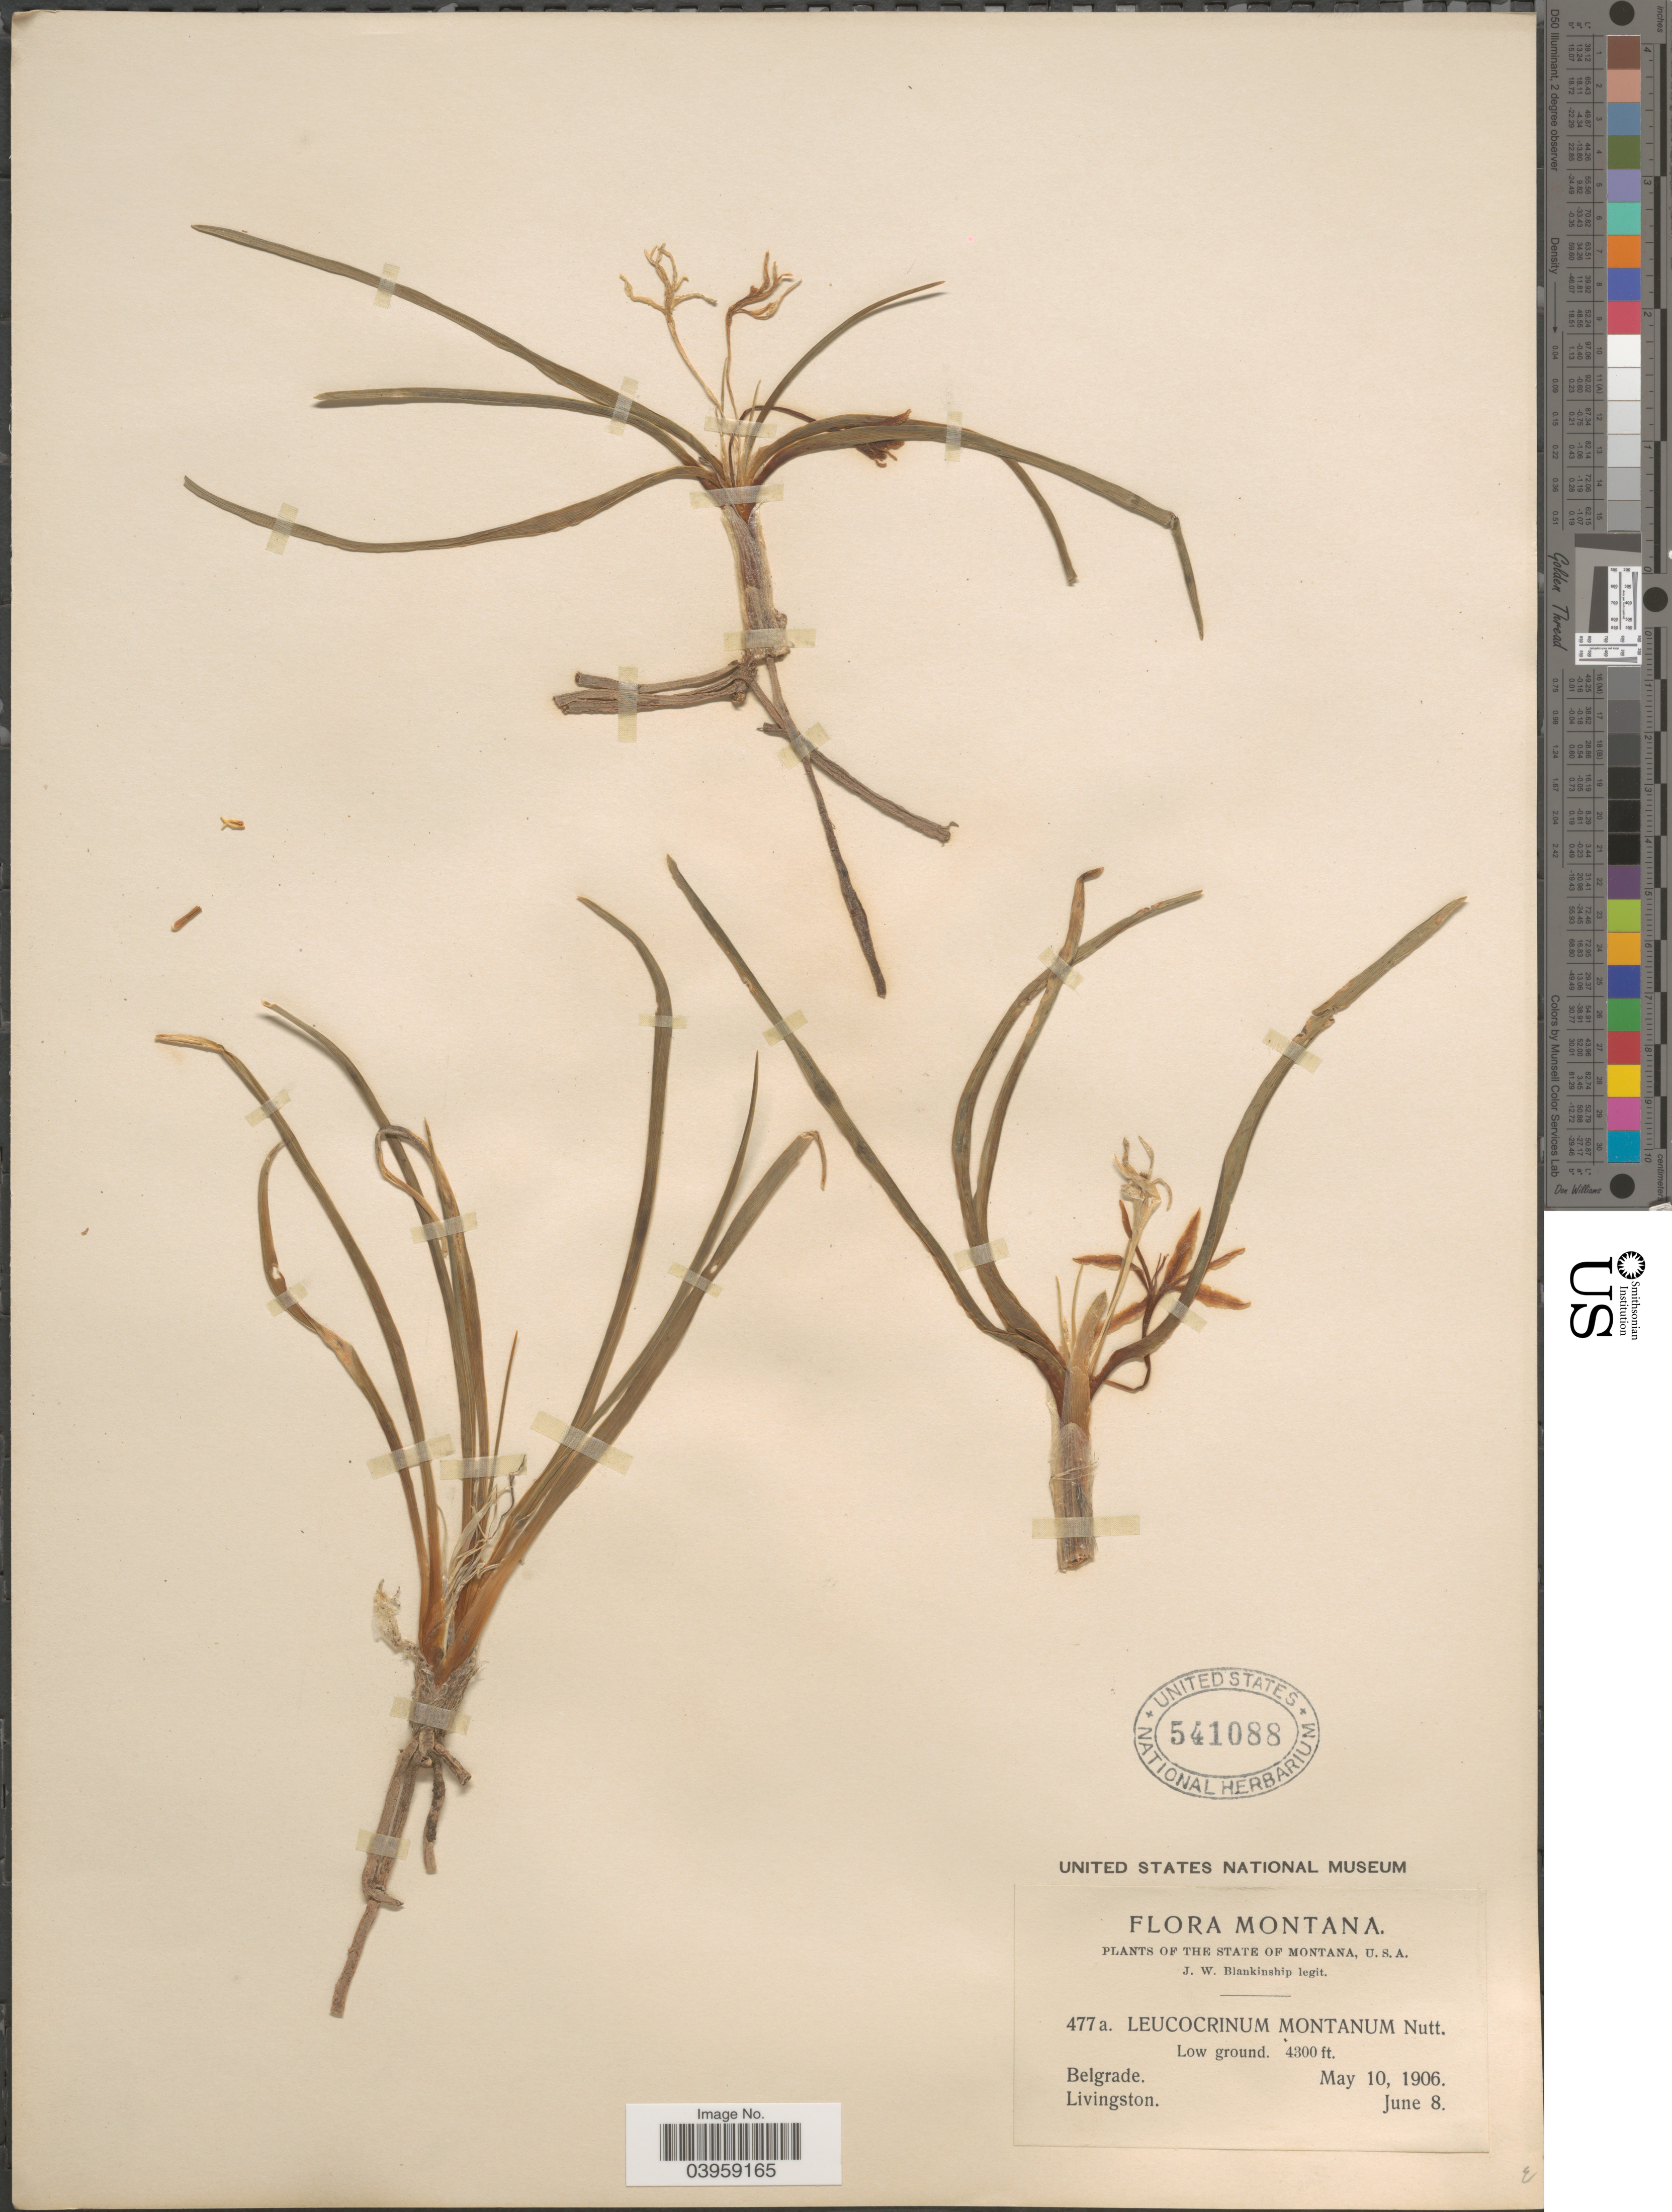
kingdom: Plantae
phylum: Tracheophyta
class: Liliopsida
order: Asparagales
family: Asparagaceae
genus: Leucocrinum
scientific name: Leucocrinum montanum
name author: Nutt.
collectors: J. W. Blankinship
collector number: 477a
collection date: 1906-05-10/1906-06-08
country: United States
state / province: Montana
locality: Belgrade. Livingston.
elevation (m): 1311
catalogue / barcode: US 541088